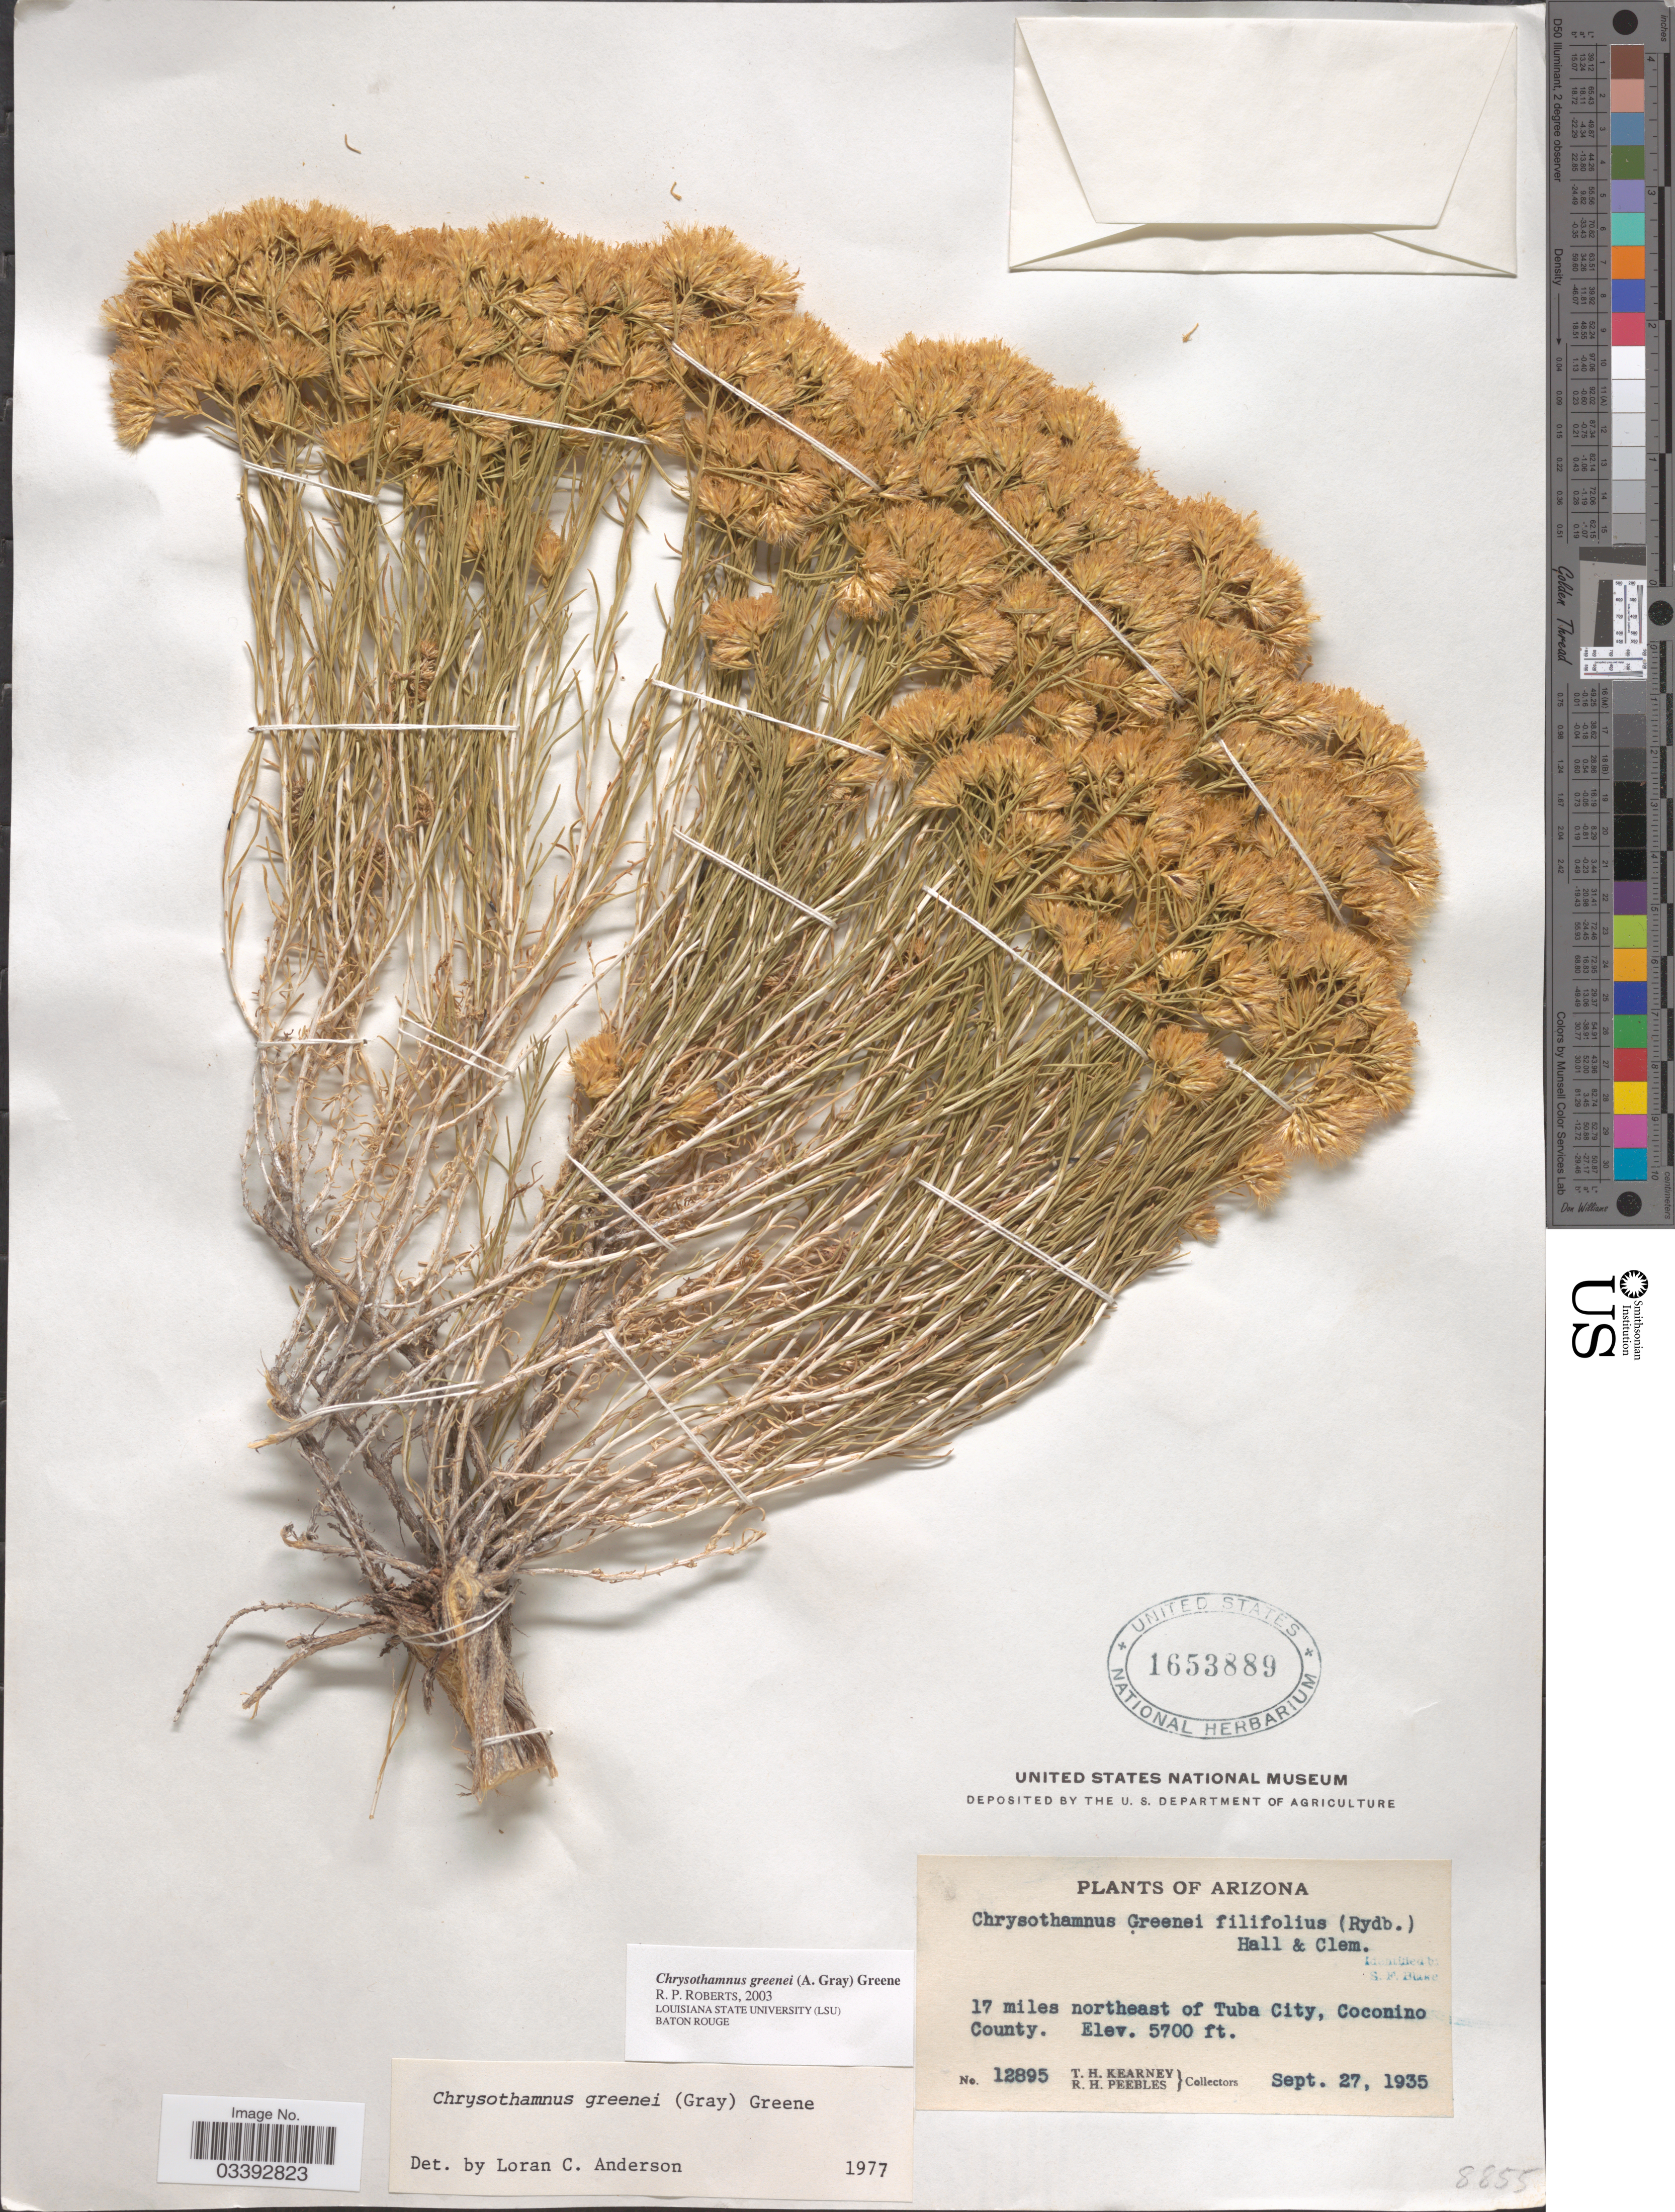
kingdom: Plantae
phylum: Tracheophyta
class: Magnoliopsida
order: Asterales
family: Asteraceae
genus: Chrysothamnus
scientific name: Chrysothamnus greenei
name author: (A. Gray) Greene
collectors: T. H. Kearney & R. H. Peebles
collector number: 12895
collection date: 1935-09-27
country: United States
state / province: Arizona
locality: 17 miles northeast of Tuba City, Coconino County.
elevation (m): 1737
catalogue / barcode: US 1653889